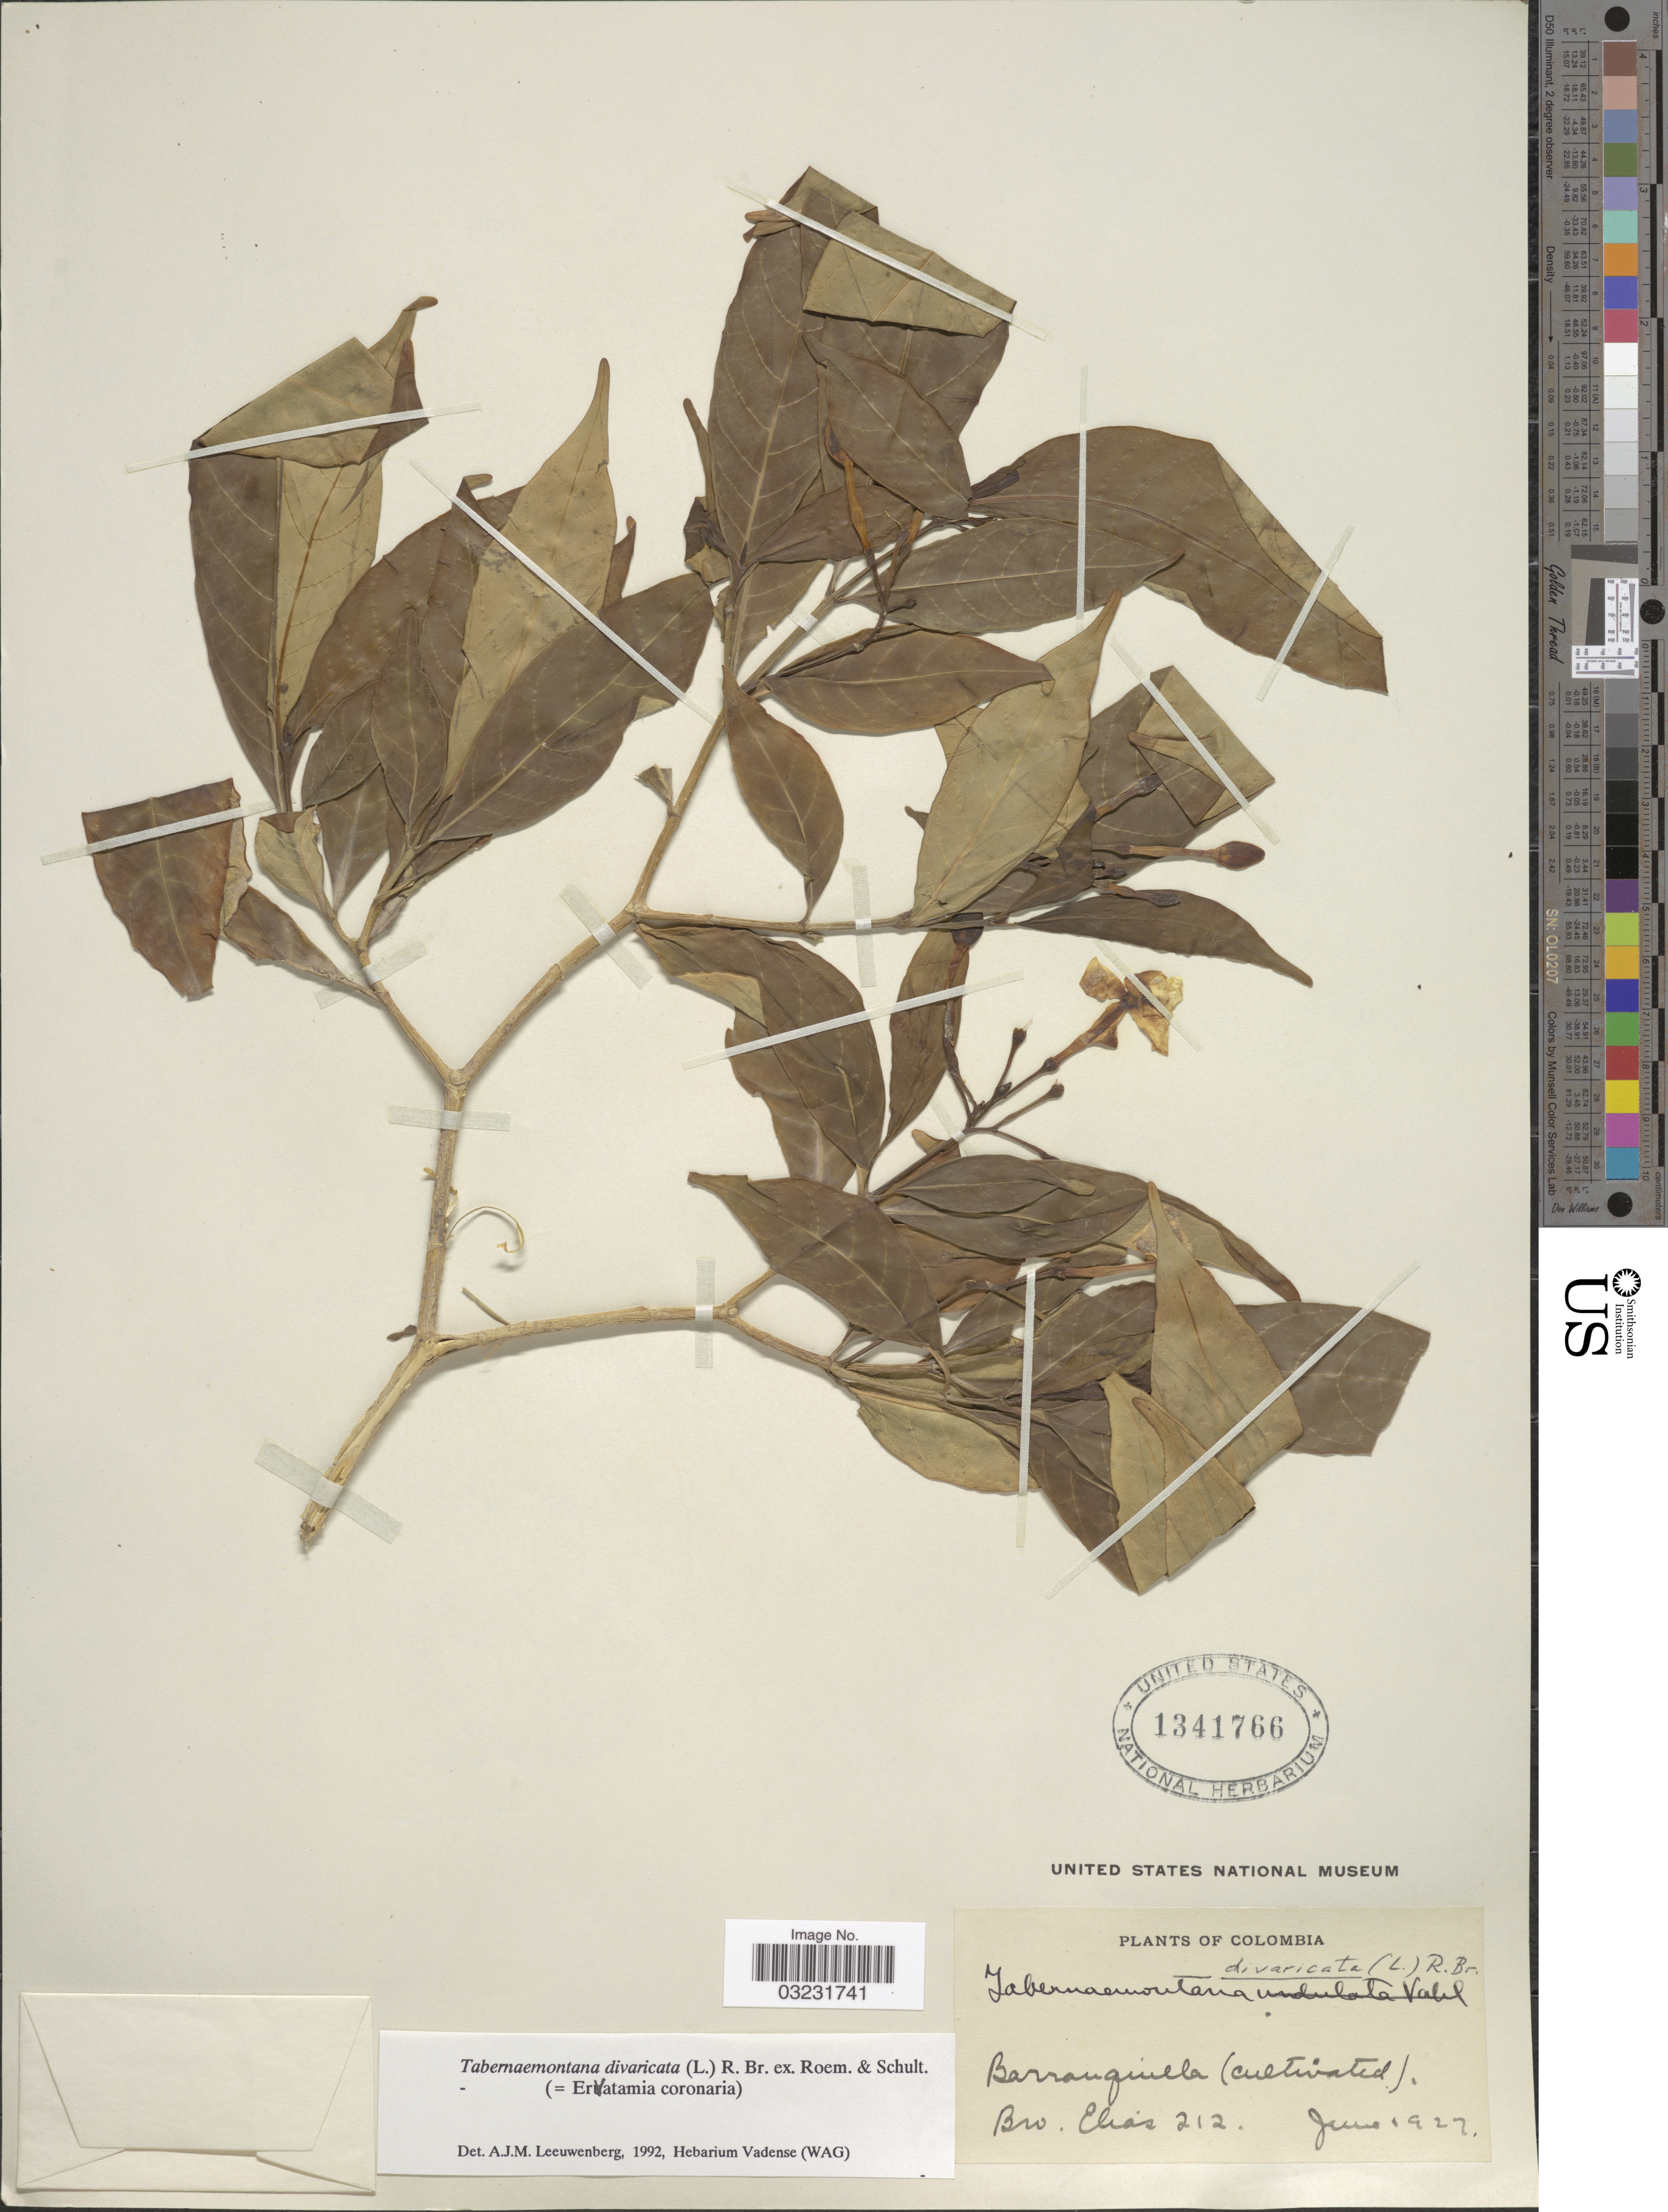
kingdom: Plantae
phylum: Tracheophyta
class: Magnoliopsida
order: Gentianales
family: Apocynaceae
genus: Tabernaemontana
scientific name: Tabernaemontana divaricata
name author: (L.) R. Br. ex Roem. & Schult.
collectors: Bro. Elias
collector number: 212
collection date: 1927-06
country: Colombia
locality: Barranquilla.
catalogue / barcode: US 1341766